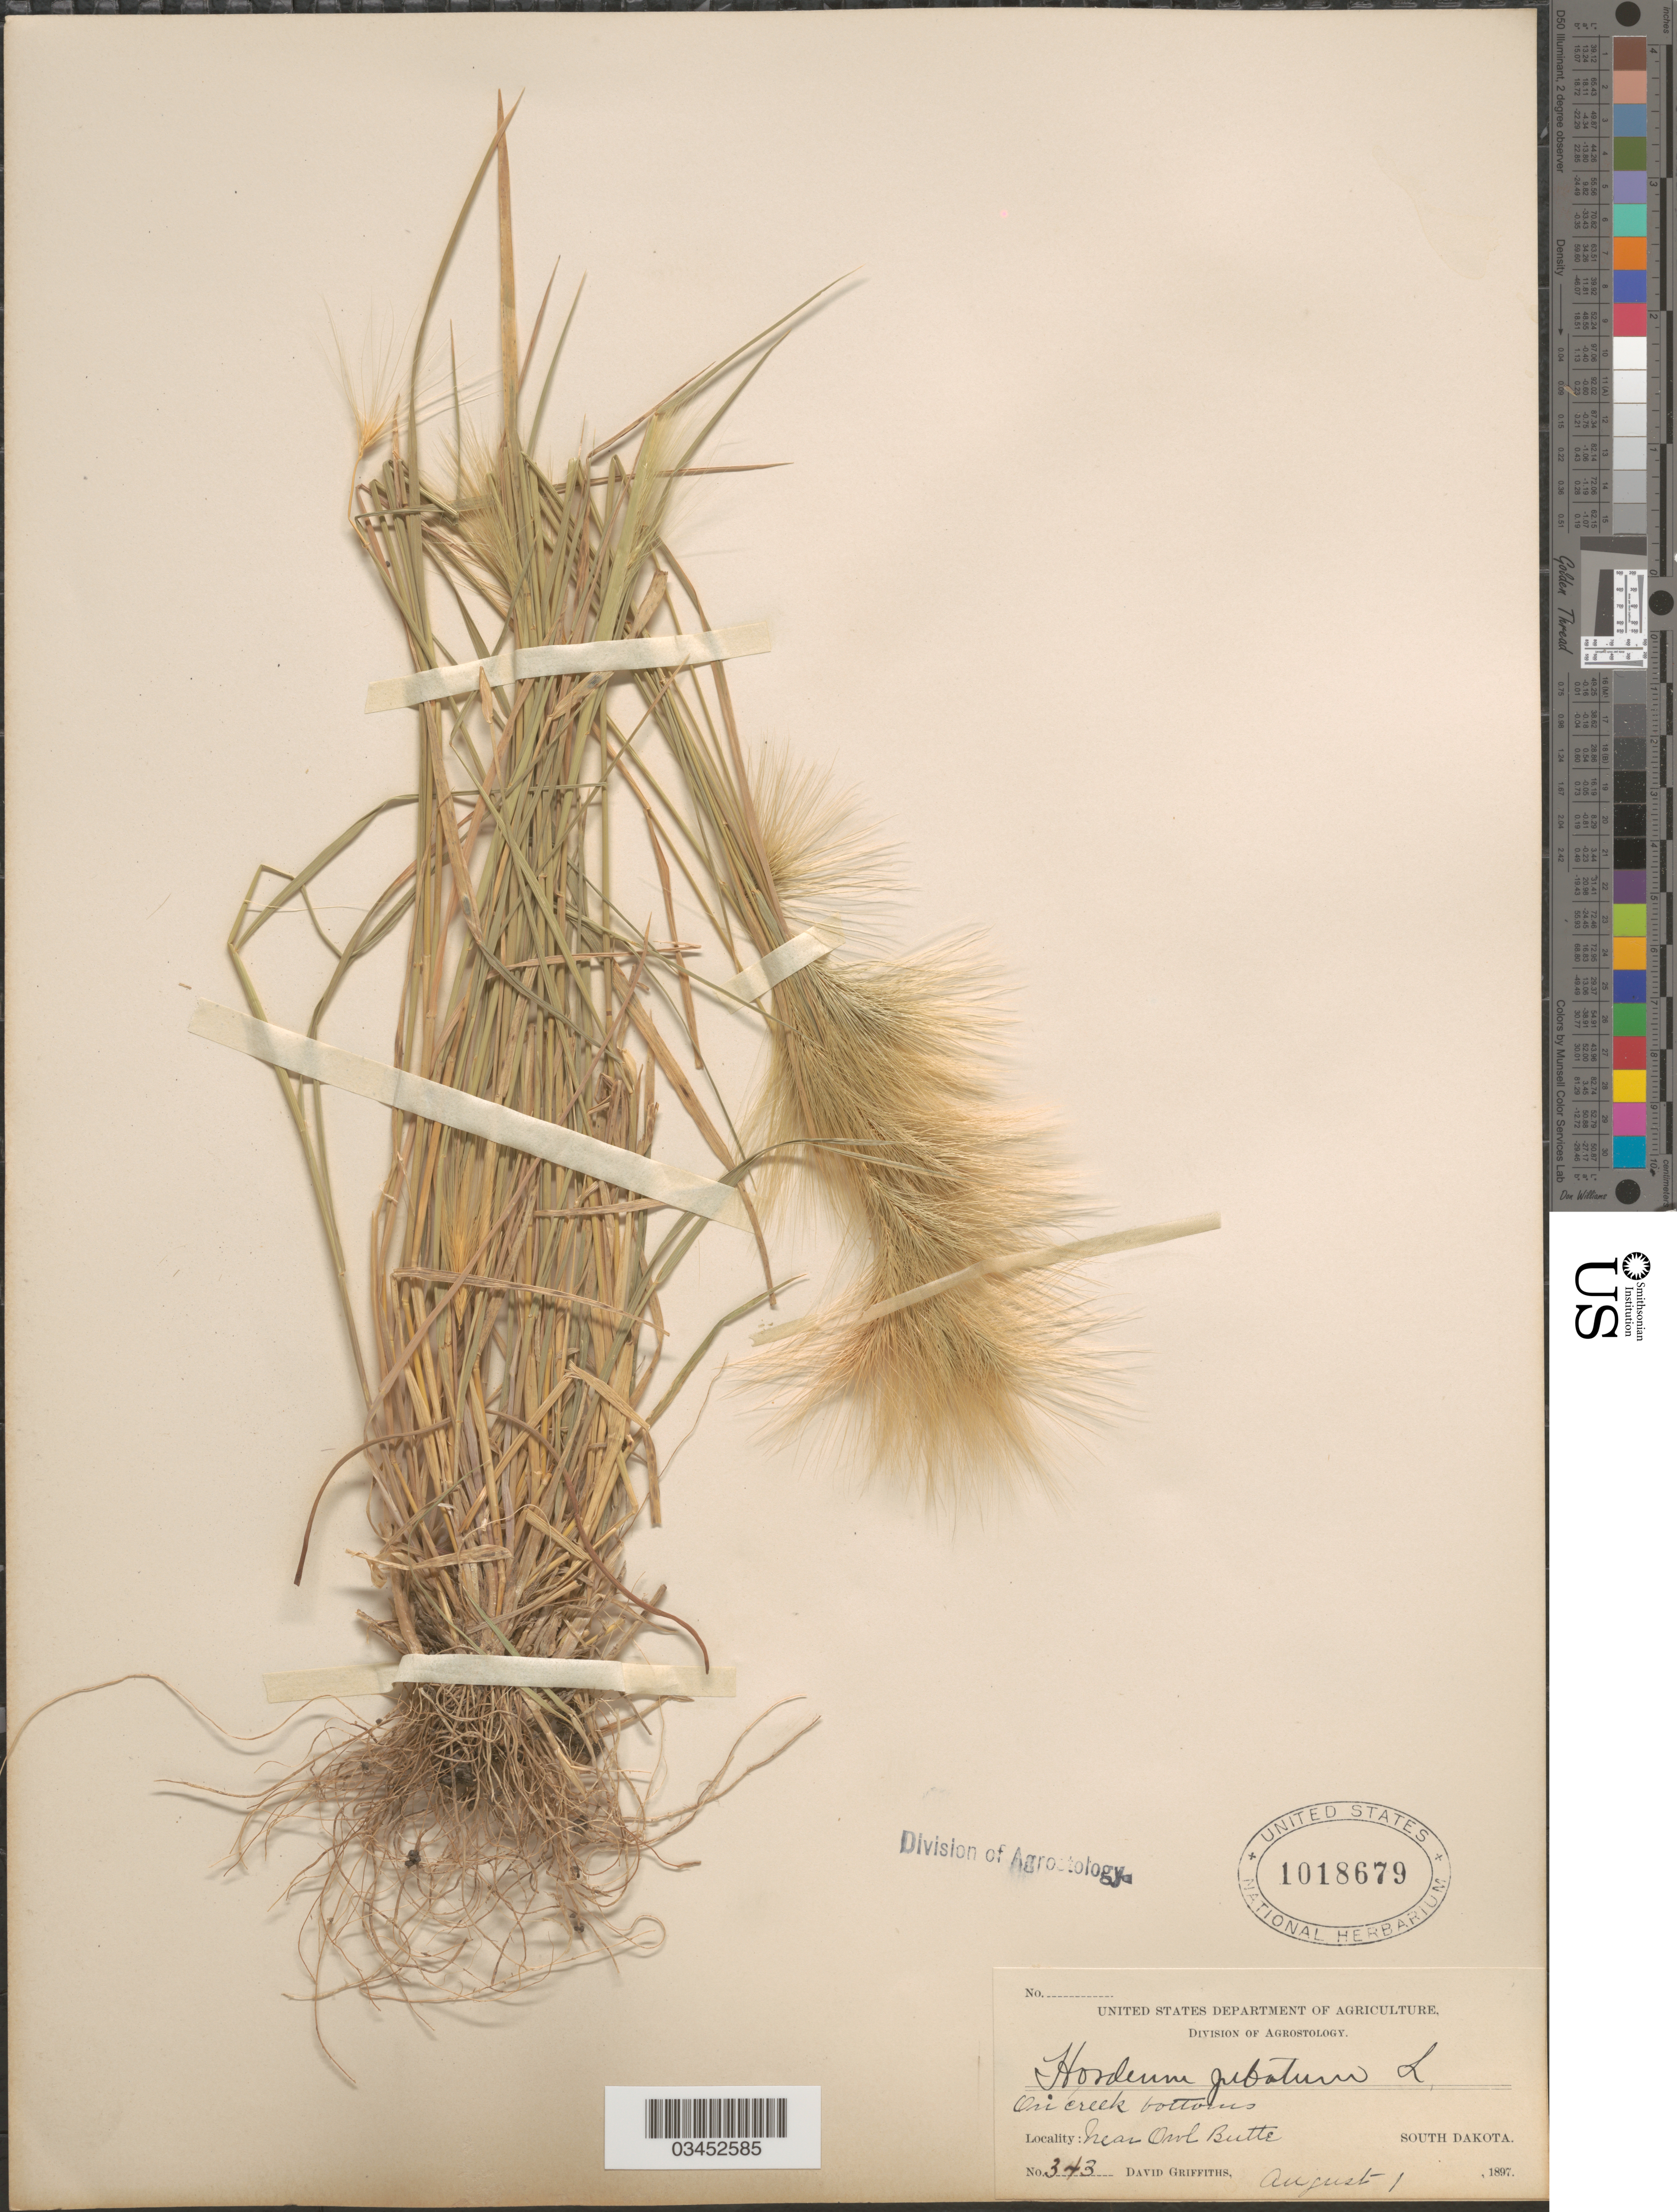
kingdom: Plantae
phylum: Tracheophyta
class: Liliopsida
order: Poales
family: Poaceae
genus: Hordeum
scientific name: Hordeum jubatum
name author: L.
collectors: D. Griffiths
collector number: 343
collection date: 1897-08-01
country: United States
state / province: South Dakota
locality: On creek bottoms. Near Owl Butte.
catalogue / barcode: US 1018679